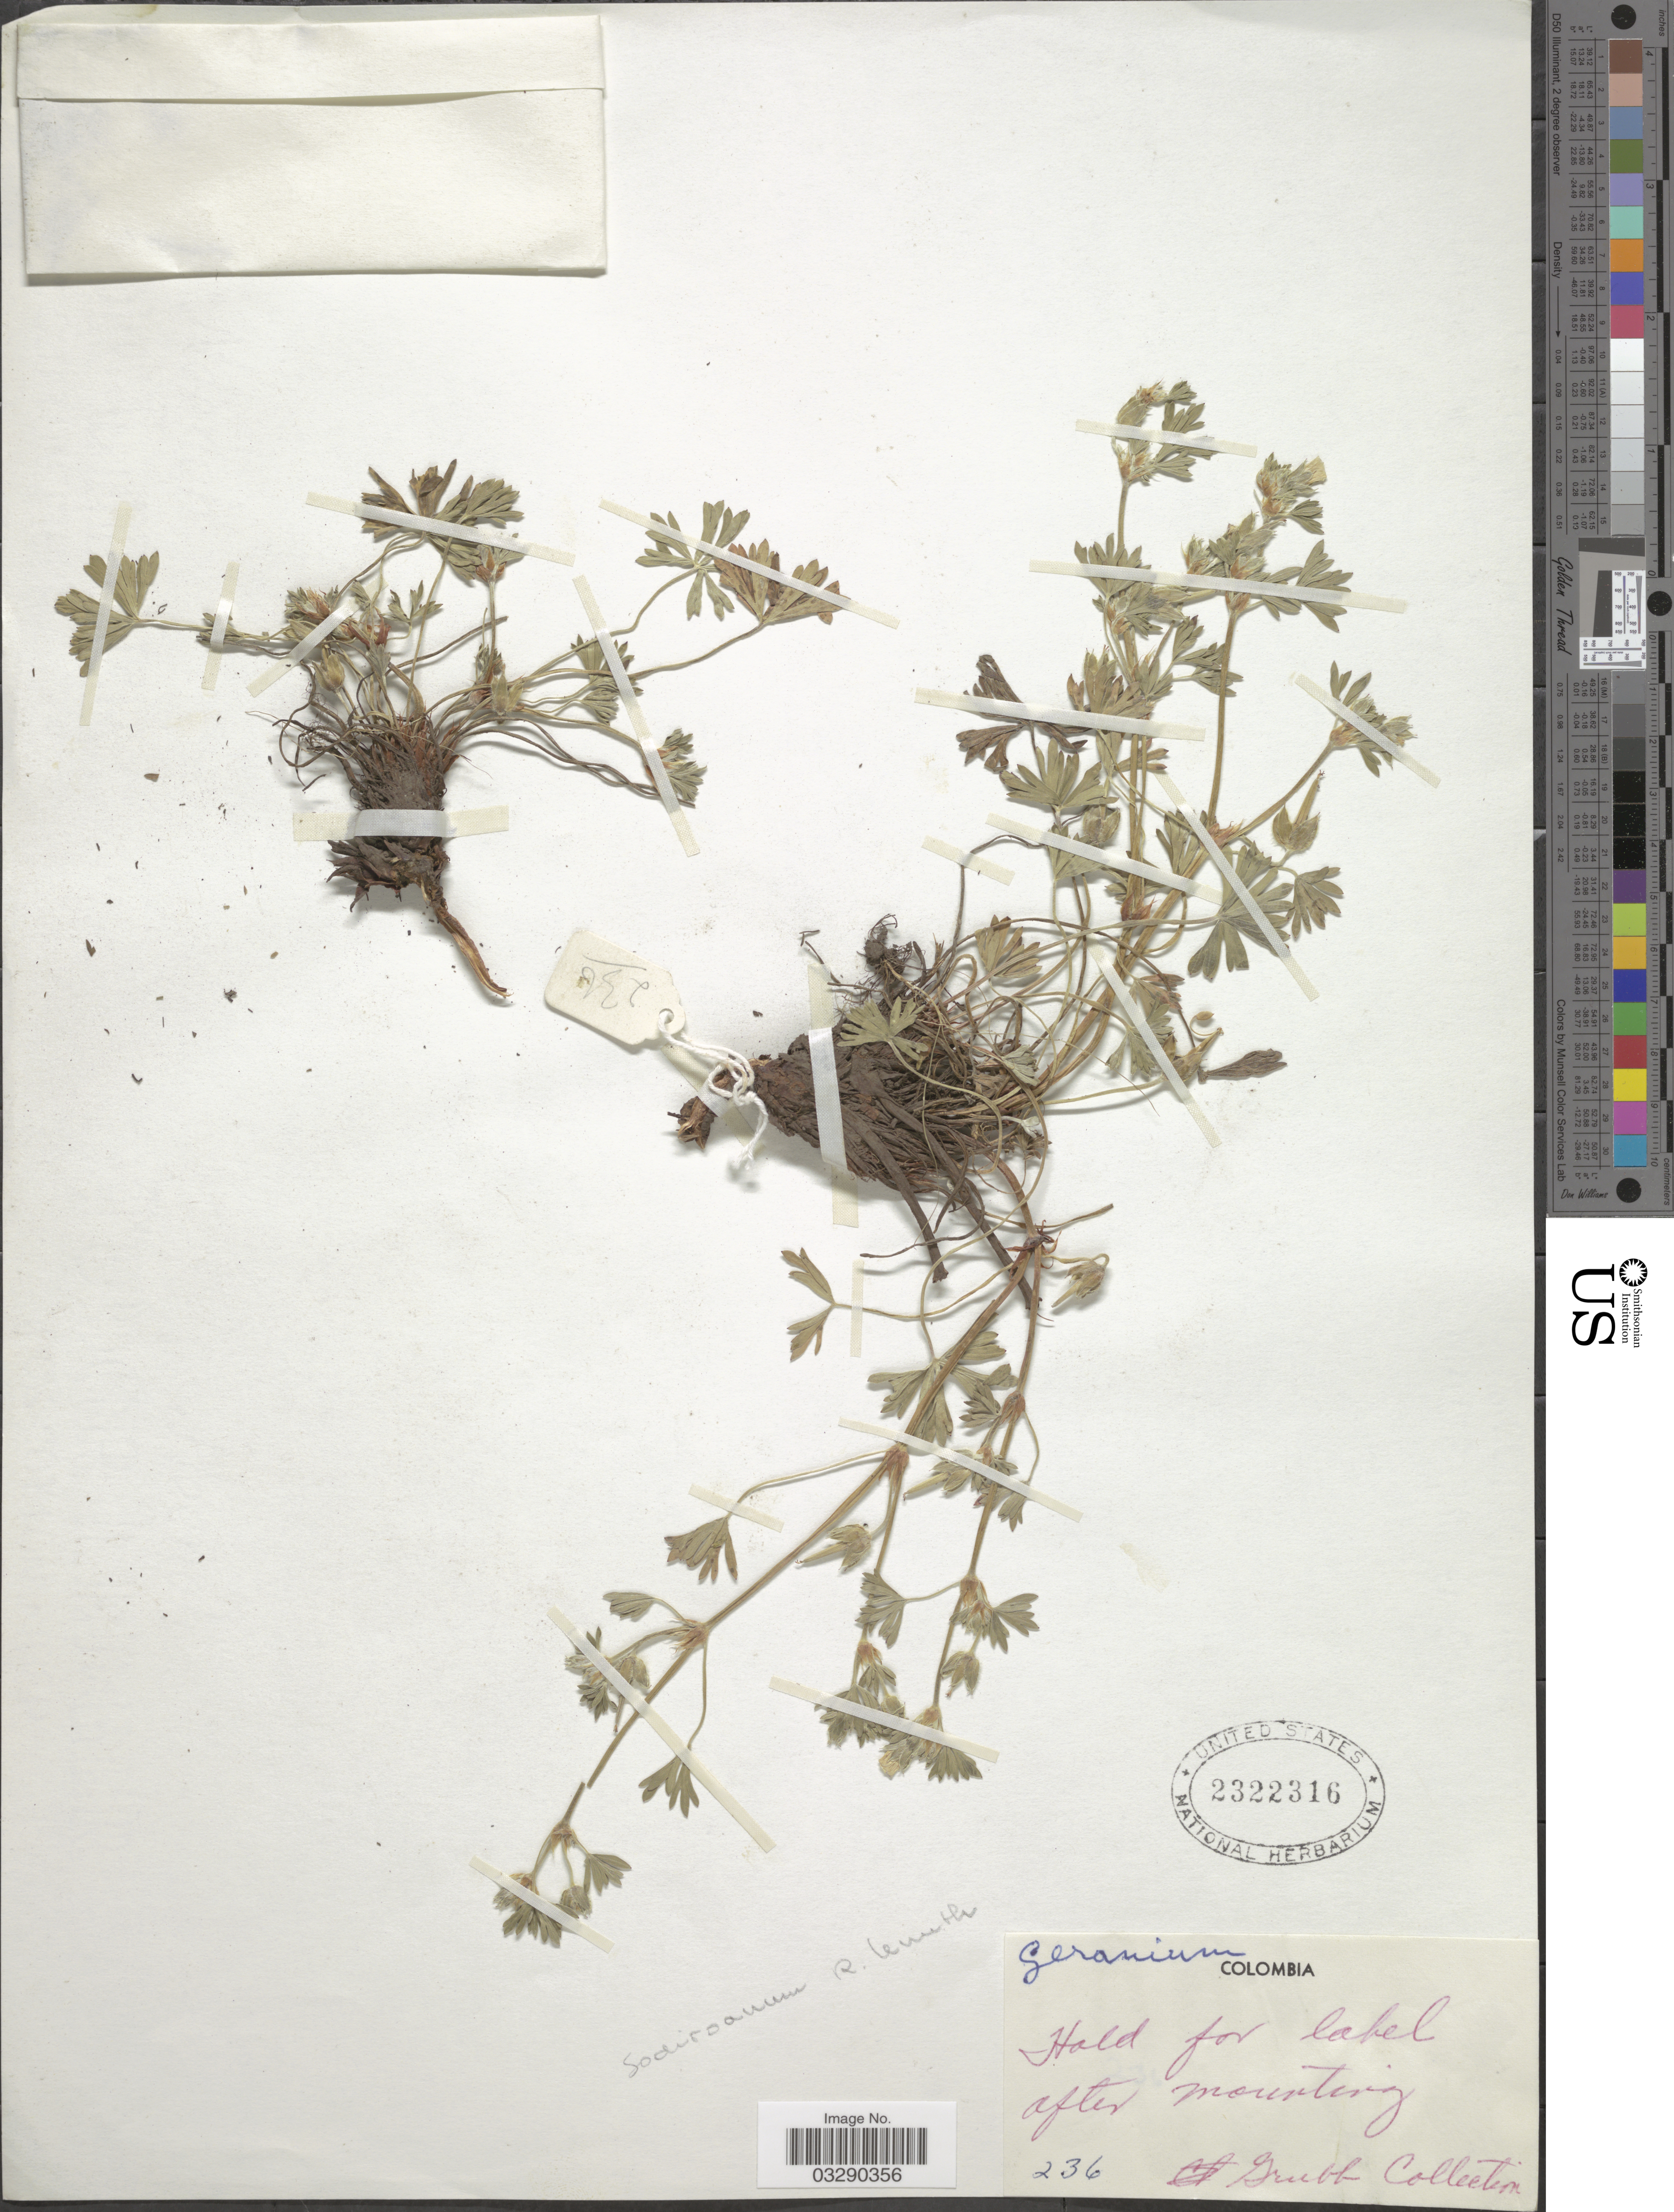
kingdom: Plantae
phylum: Tracheophyta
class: Magnoliopsida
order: Geraniales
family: Geraniaceae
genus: Geranium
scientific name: Geranium sodiroanum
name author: R. Knuth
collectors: Grubb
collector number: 236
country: Colombia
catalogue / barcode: US 2322316